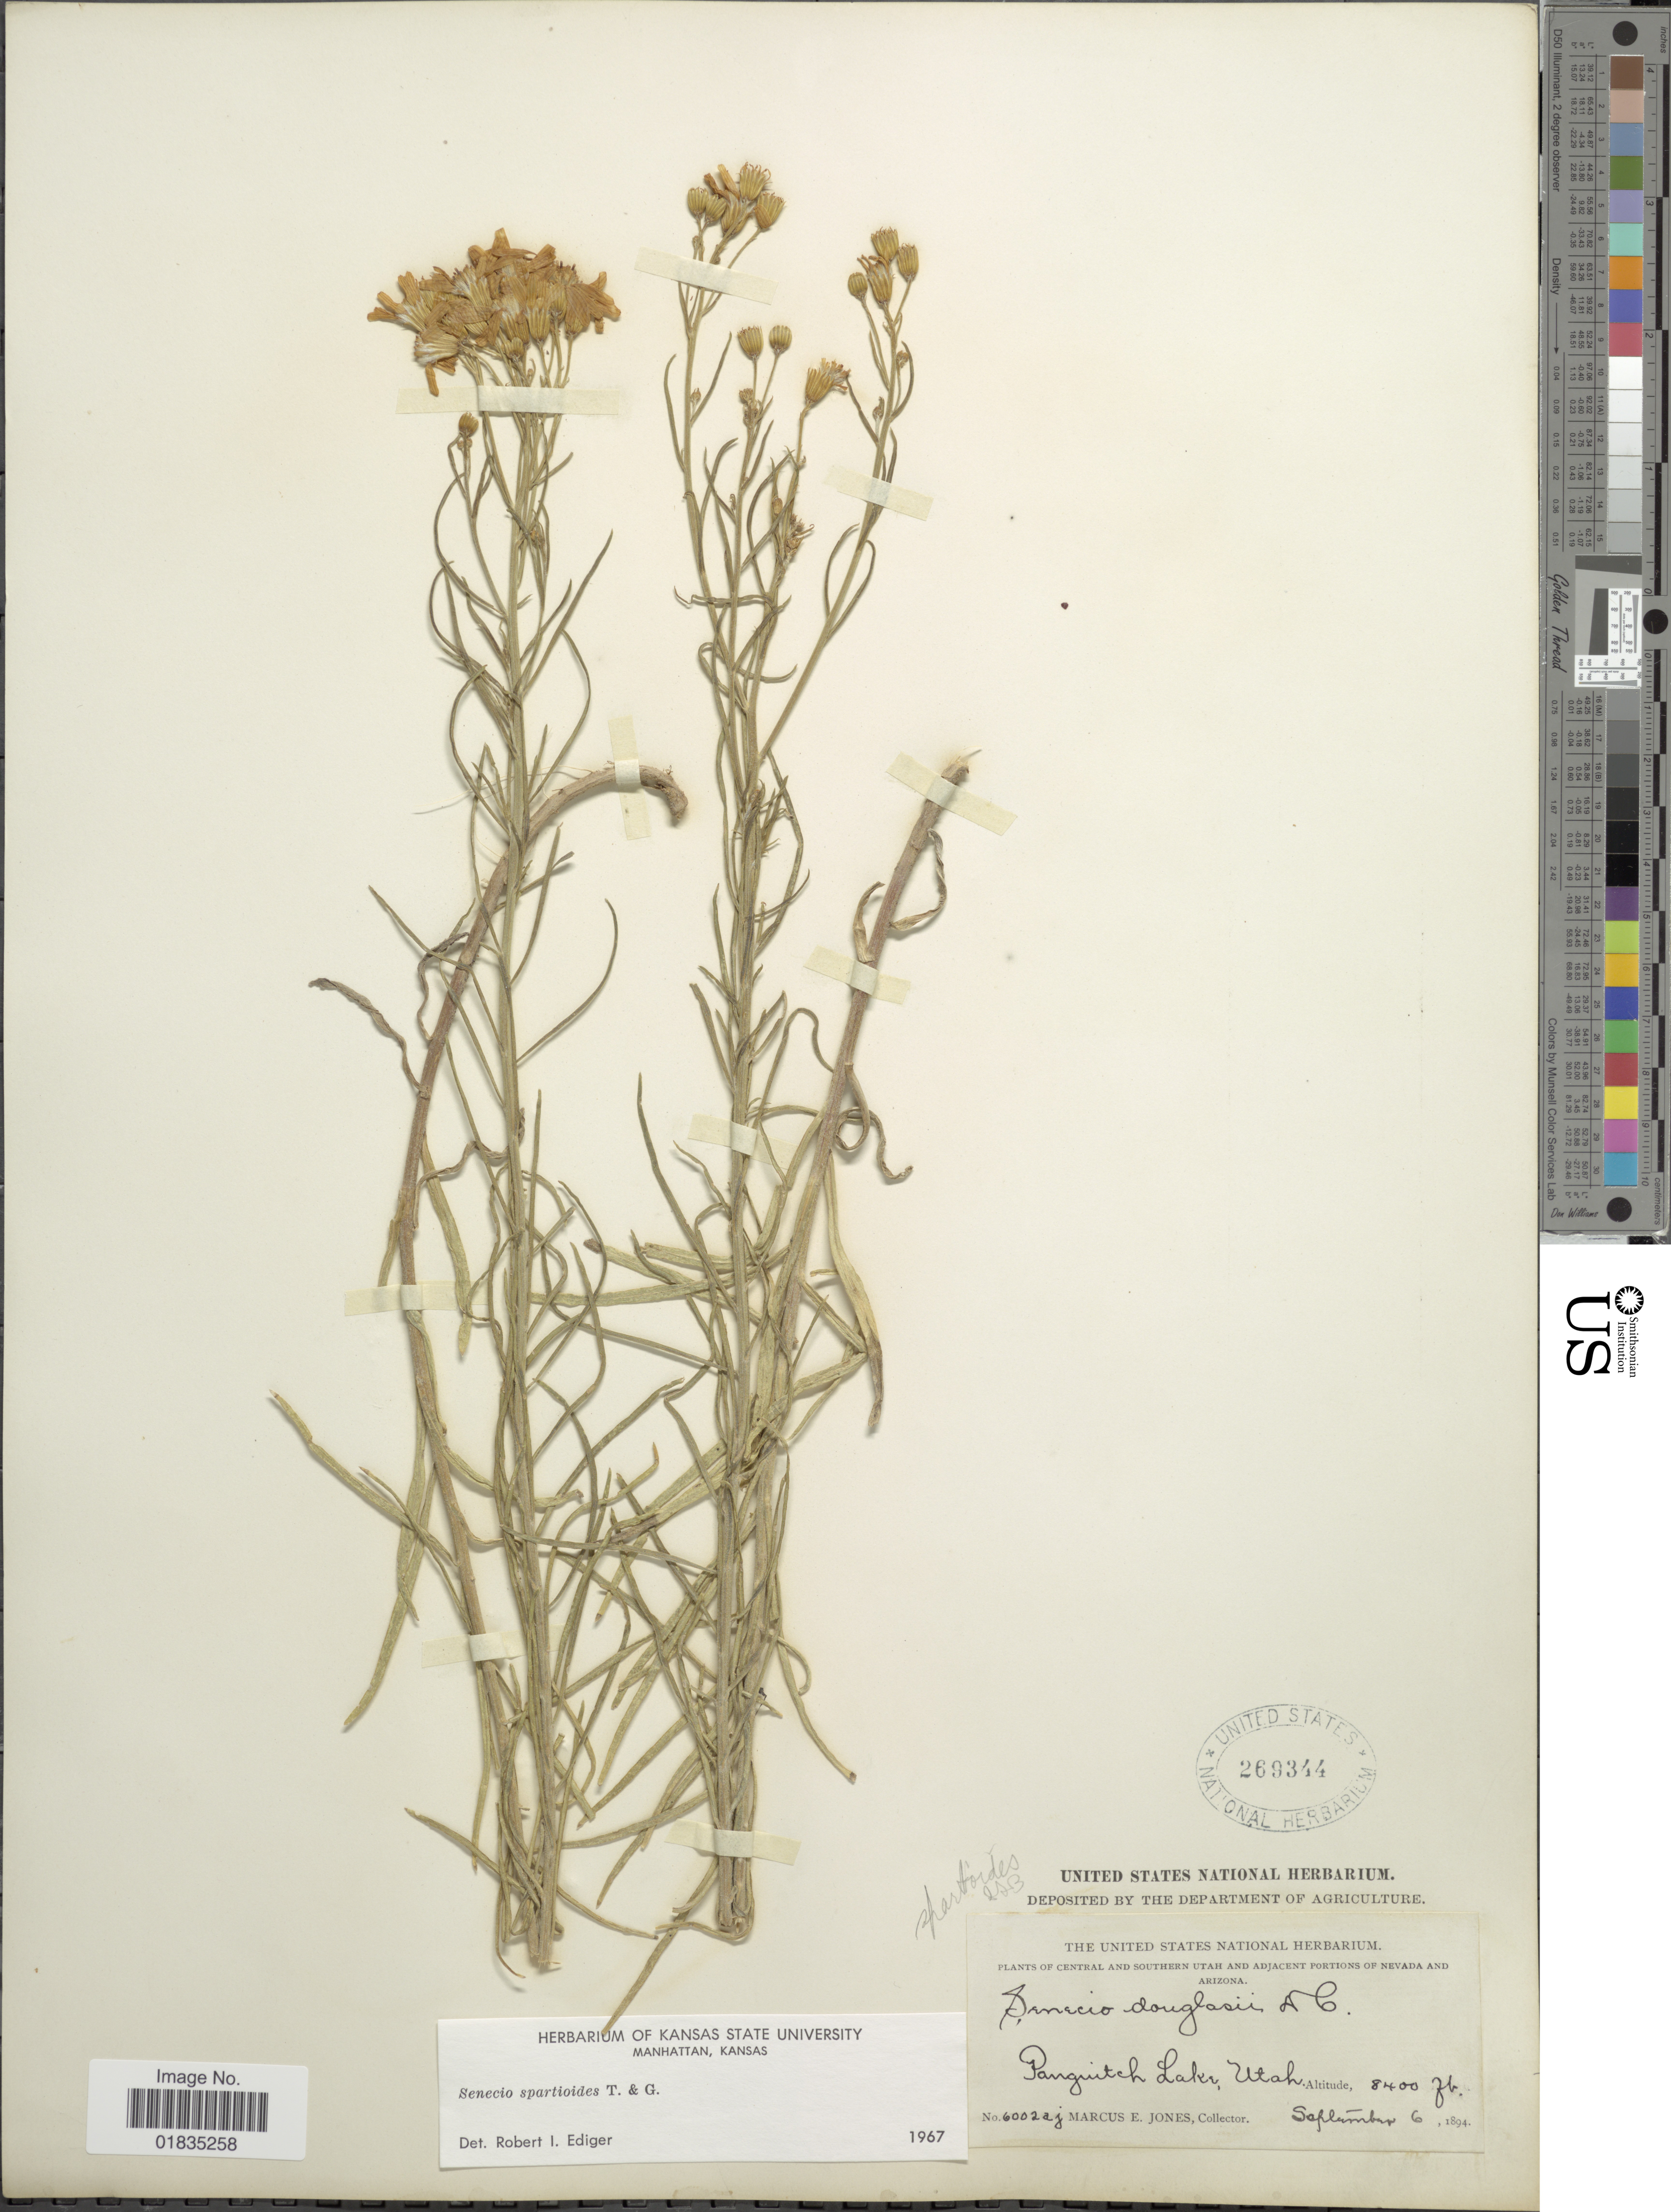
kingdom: Plantae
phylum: Tracheophyta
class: Magnoliopsida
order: Asterales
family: Asteraceae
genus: Senecio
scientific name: Senecio spartioides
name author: Torr. & A. Gray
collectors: M. E. Jones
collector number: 6002aj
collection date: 1894-09-06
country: United States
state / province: Utah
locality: Central and Southern Utah and adjacent portions of Nevada and Arizona, Panguitch Lake.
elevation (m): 2560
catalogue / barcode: US 269344